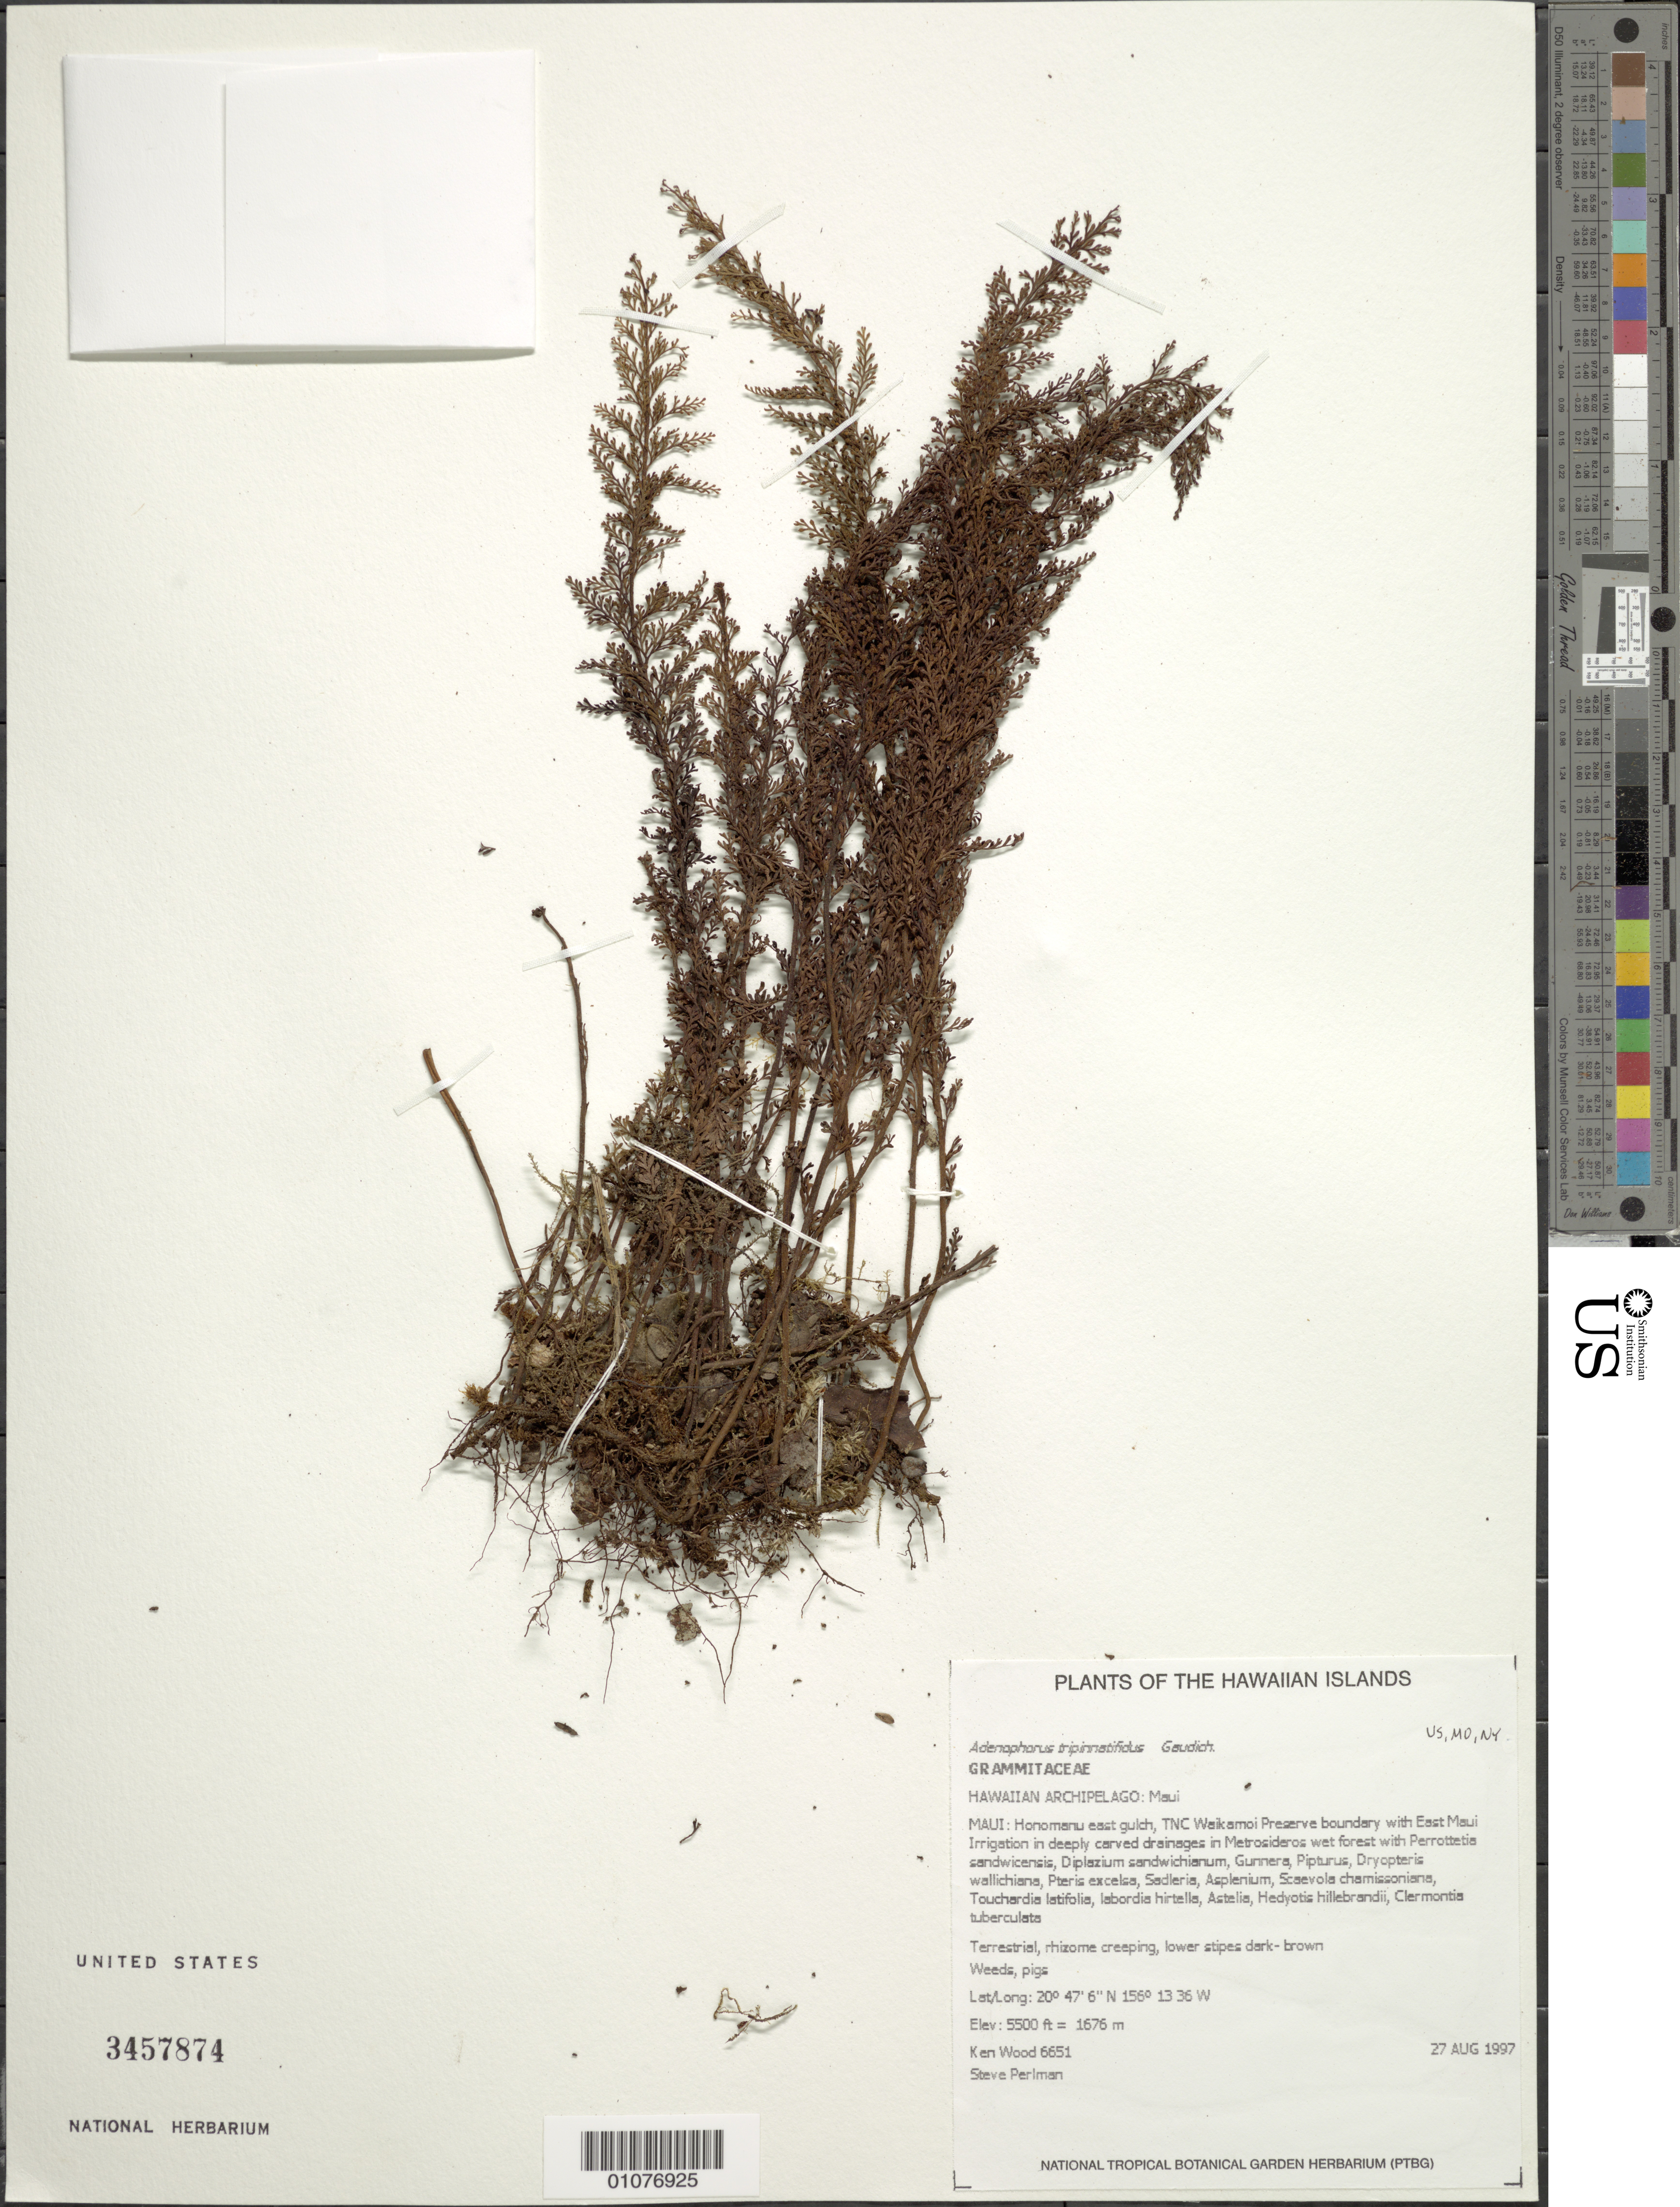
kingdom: Plantae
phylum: Tracheophyta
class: Polypodiopsida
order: Polypodiales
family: Polypodiaceae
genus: Adenophorus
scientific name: Adenophorus tripinnatifidus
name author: Gaudich.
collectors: K. R. Wood & S. P. Perlman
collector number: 6651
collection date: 1997-08-27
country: United States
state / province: Hawaii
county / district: Maui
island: Maui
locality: Honomanu E gulch, TNC Waikamoi Preserve boundary w/ E Maui Irrigation in deeply carved drainages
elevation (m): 1676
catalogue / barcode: US 3457874